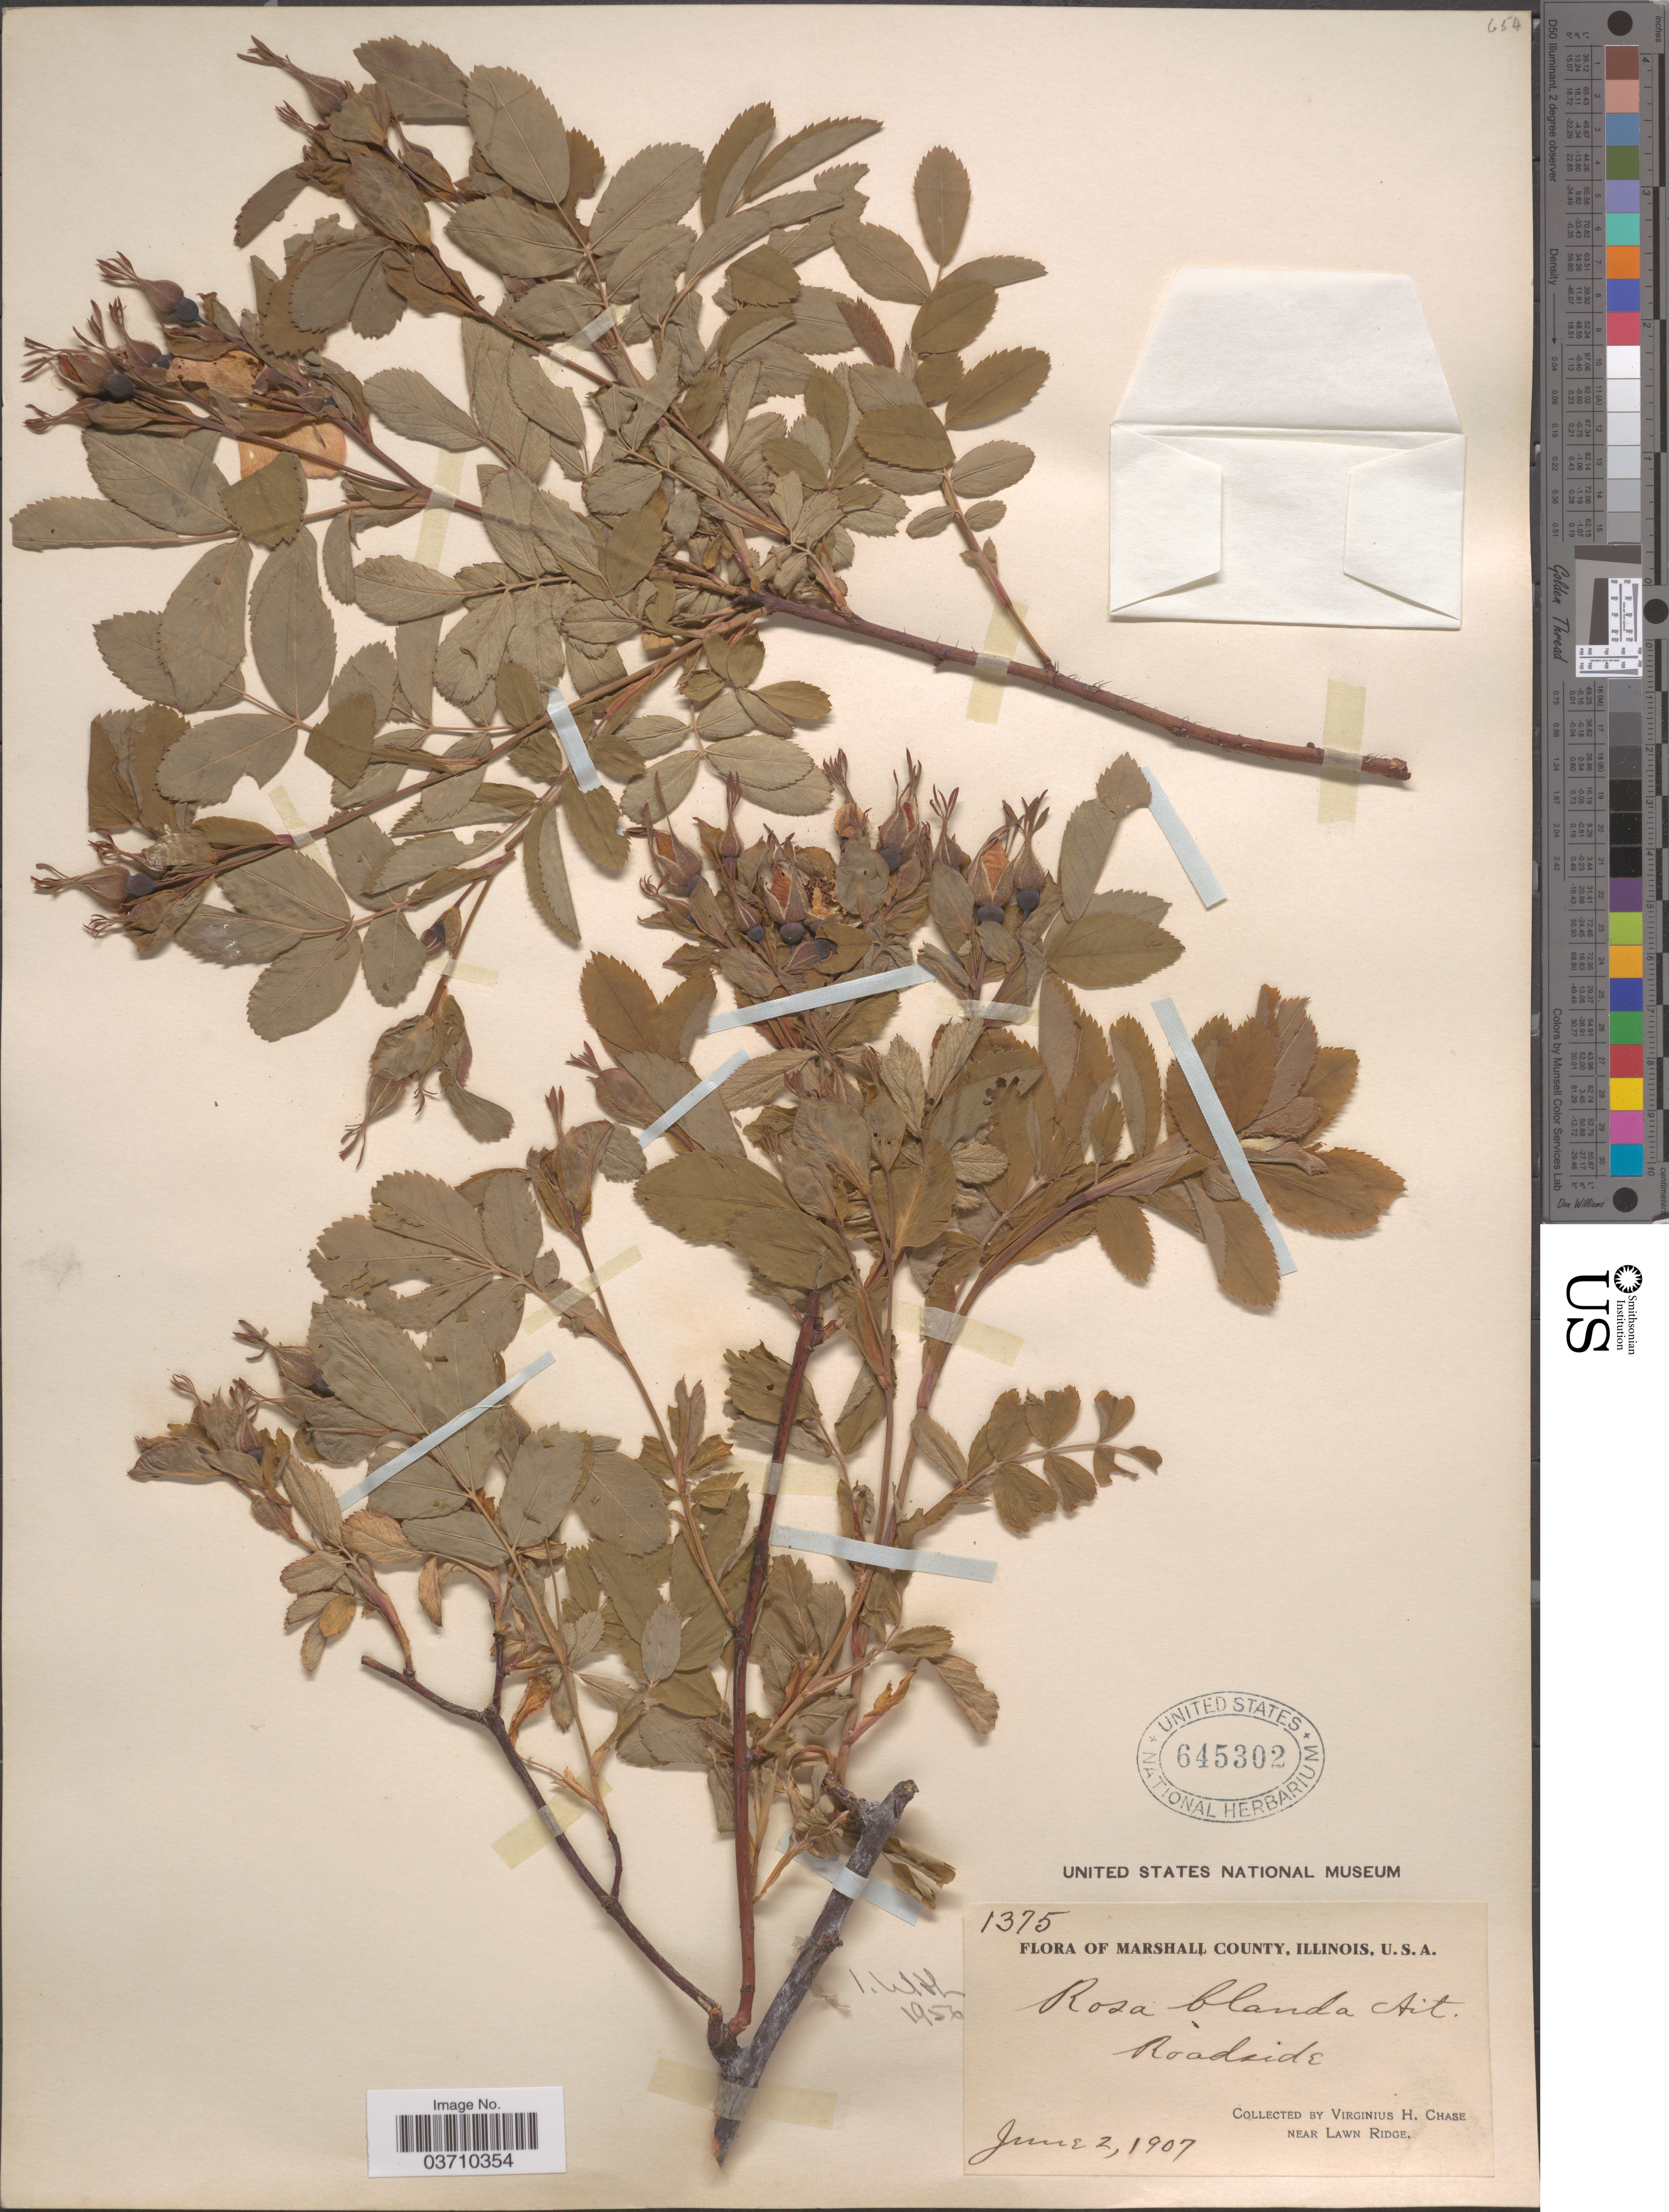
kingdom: Plantae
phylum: Tracheophyta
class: Magnoliopsida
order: Rosales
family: Rosaceae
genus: Rosa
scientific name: Rosa blanda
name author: Aiton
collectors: V. H. Chase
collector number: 1375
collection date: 1907-06-02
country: United States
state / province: Illinois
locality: Marshall County. Roadside. Near Lawn Ridge.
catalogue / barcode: US 645302